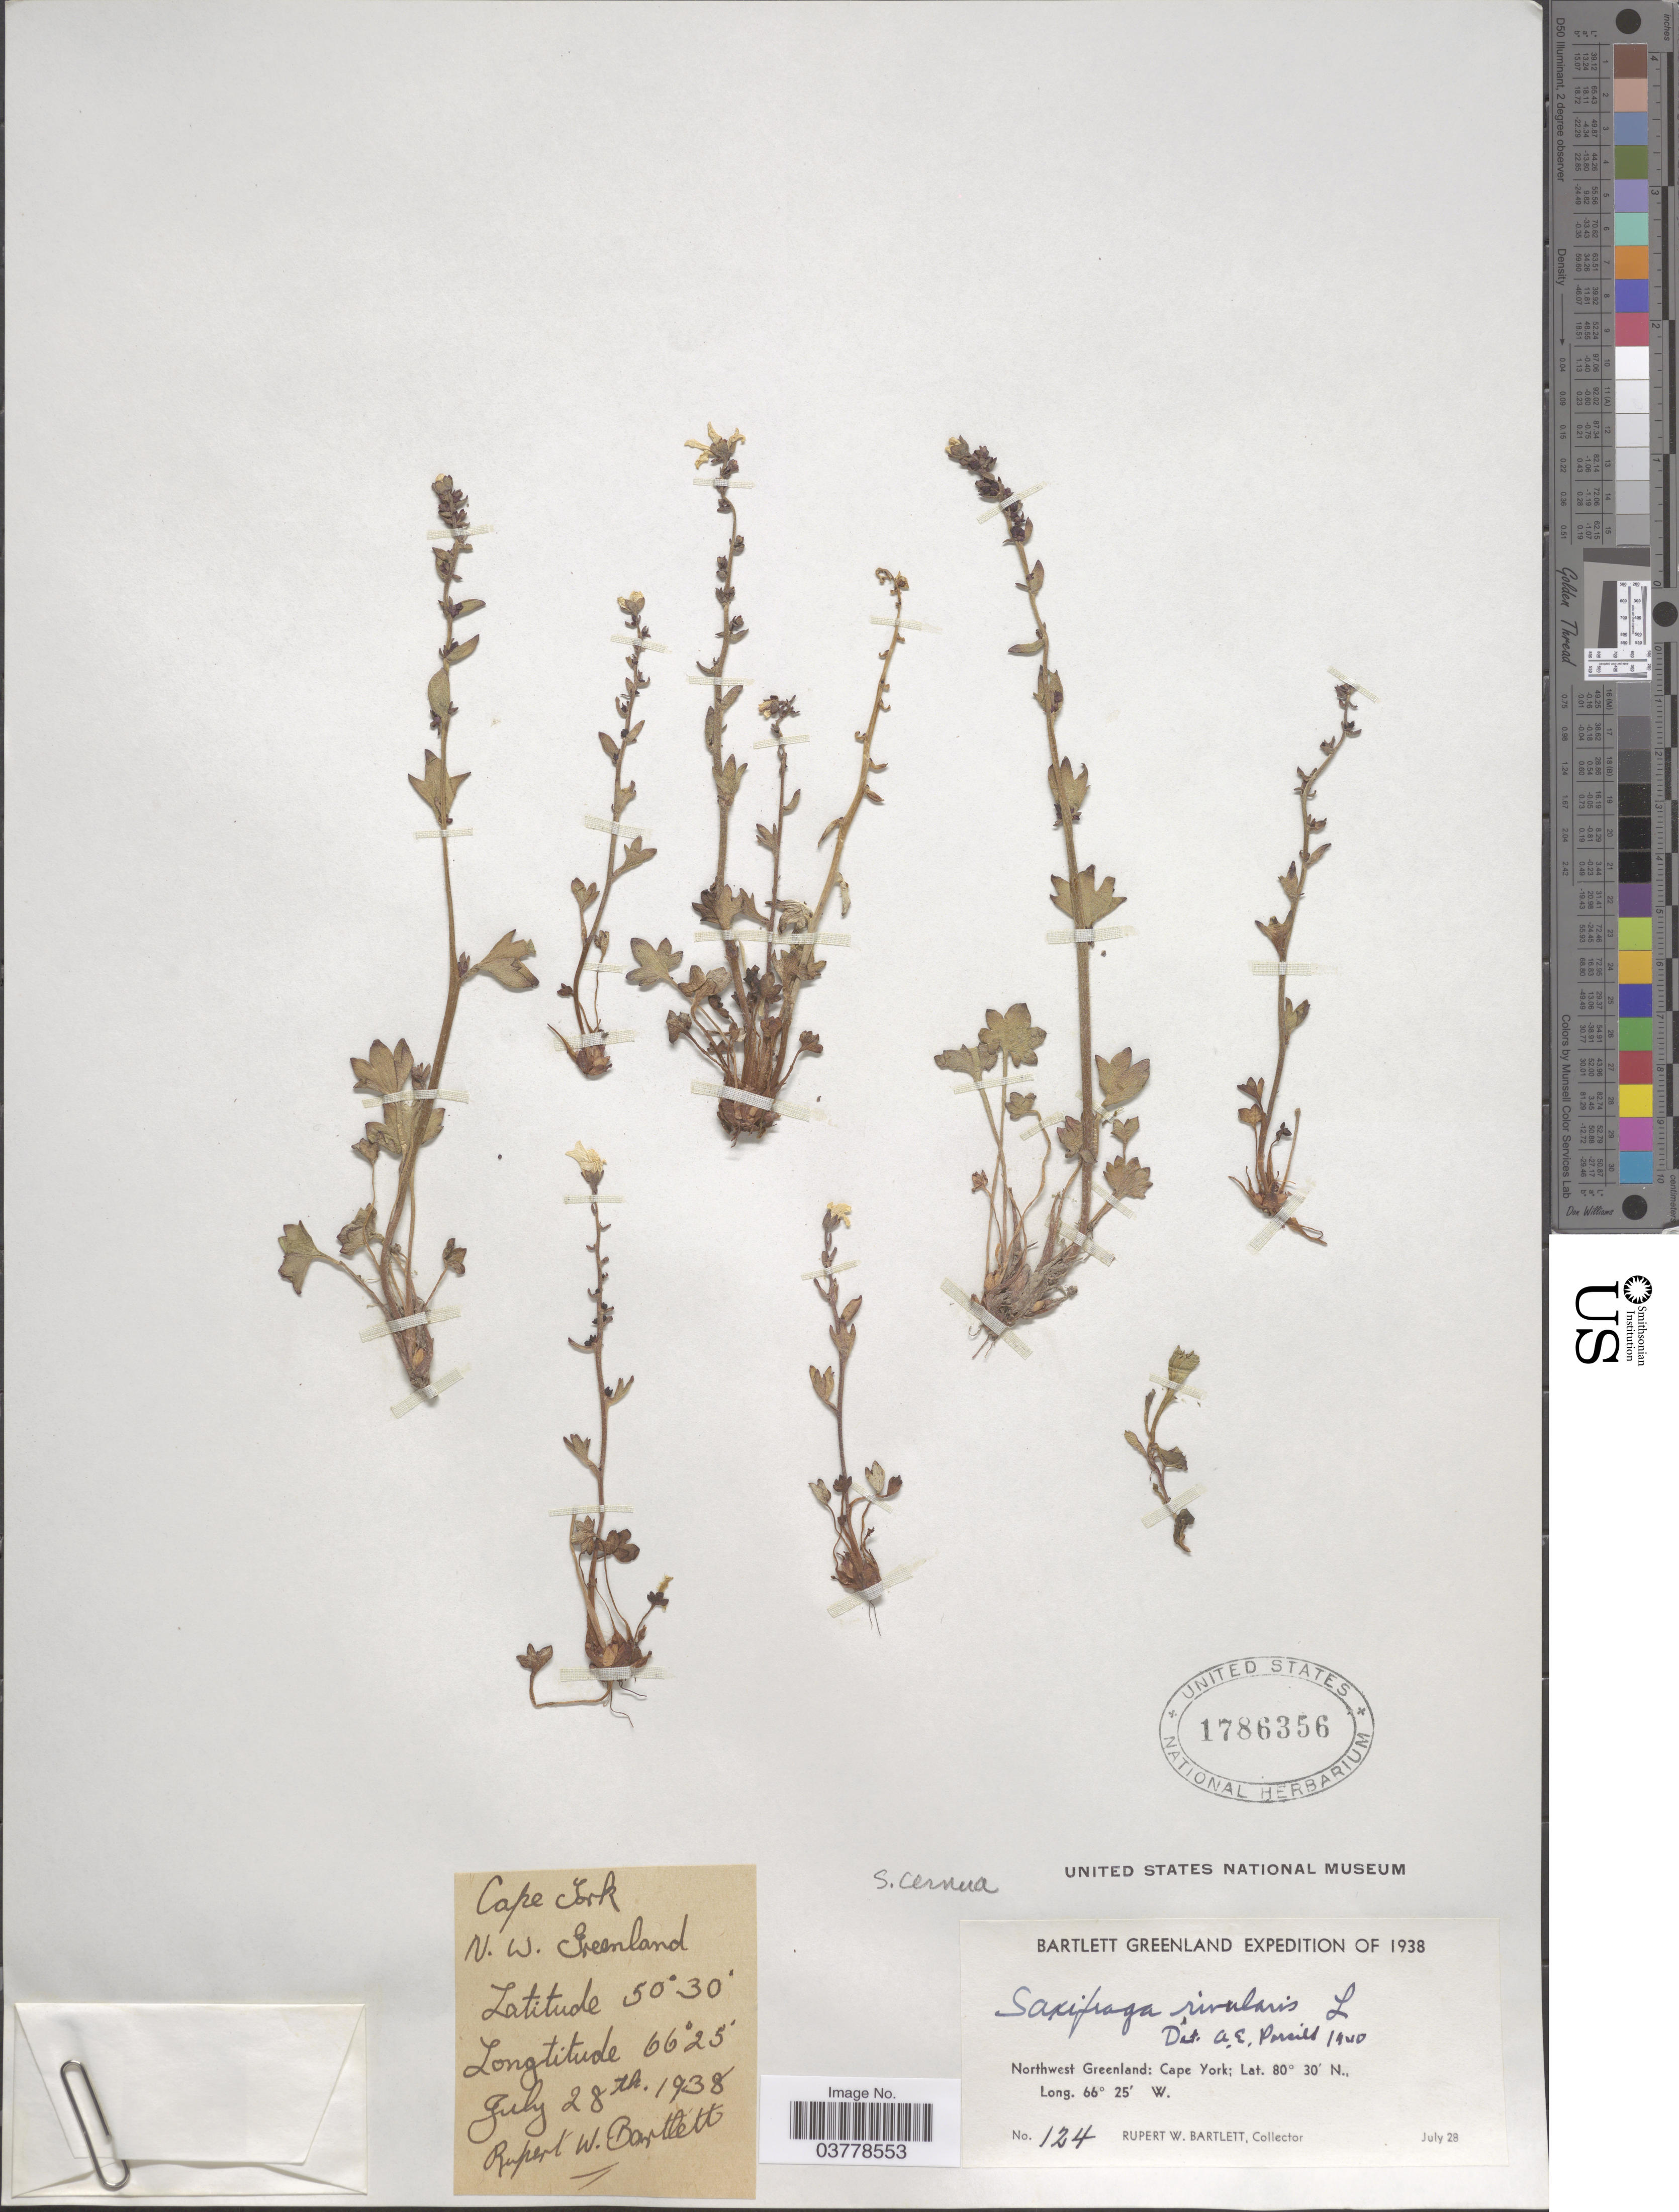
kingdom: Plantae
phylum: Tracheophyta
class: Magnoliopsida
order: Saxifragales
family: Saxifragaceae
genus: Saxifraga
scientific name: Saxifraga cernua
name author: L.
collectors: R. W. Bartlett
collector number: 124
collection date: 1938-07-28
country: Greenland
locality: Northwest Greenland: Cape York.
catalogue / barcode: US 1786356